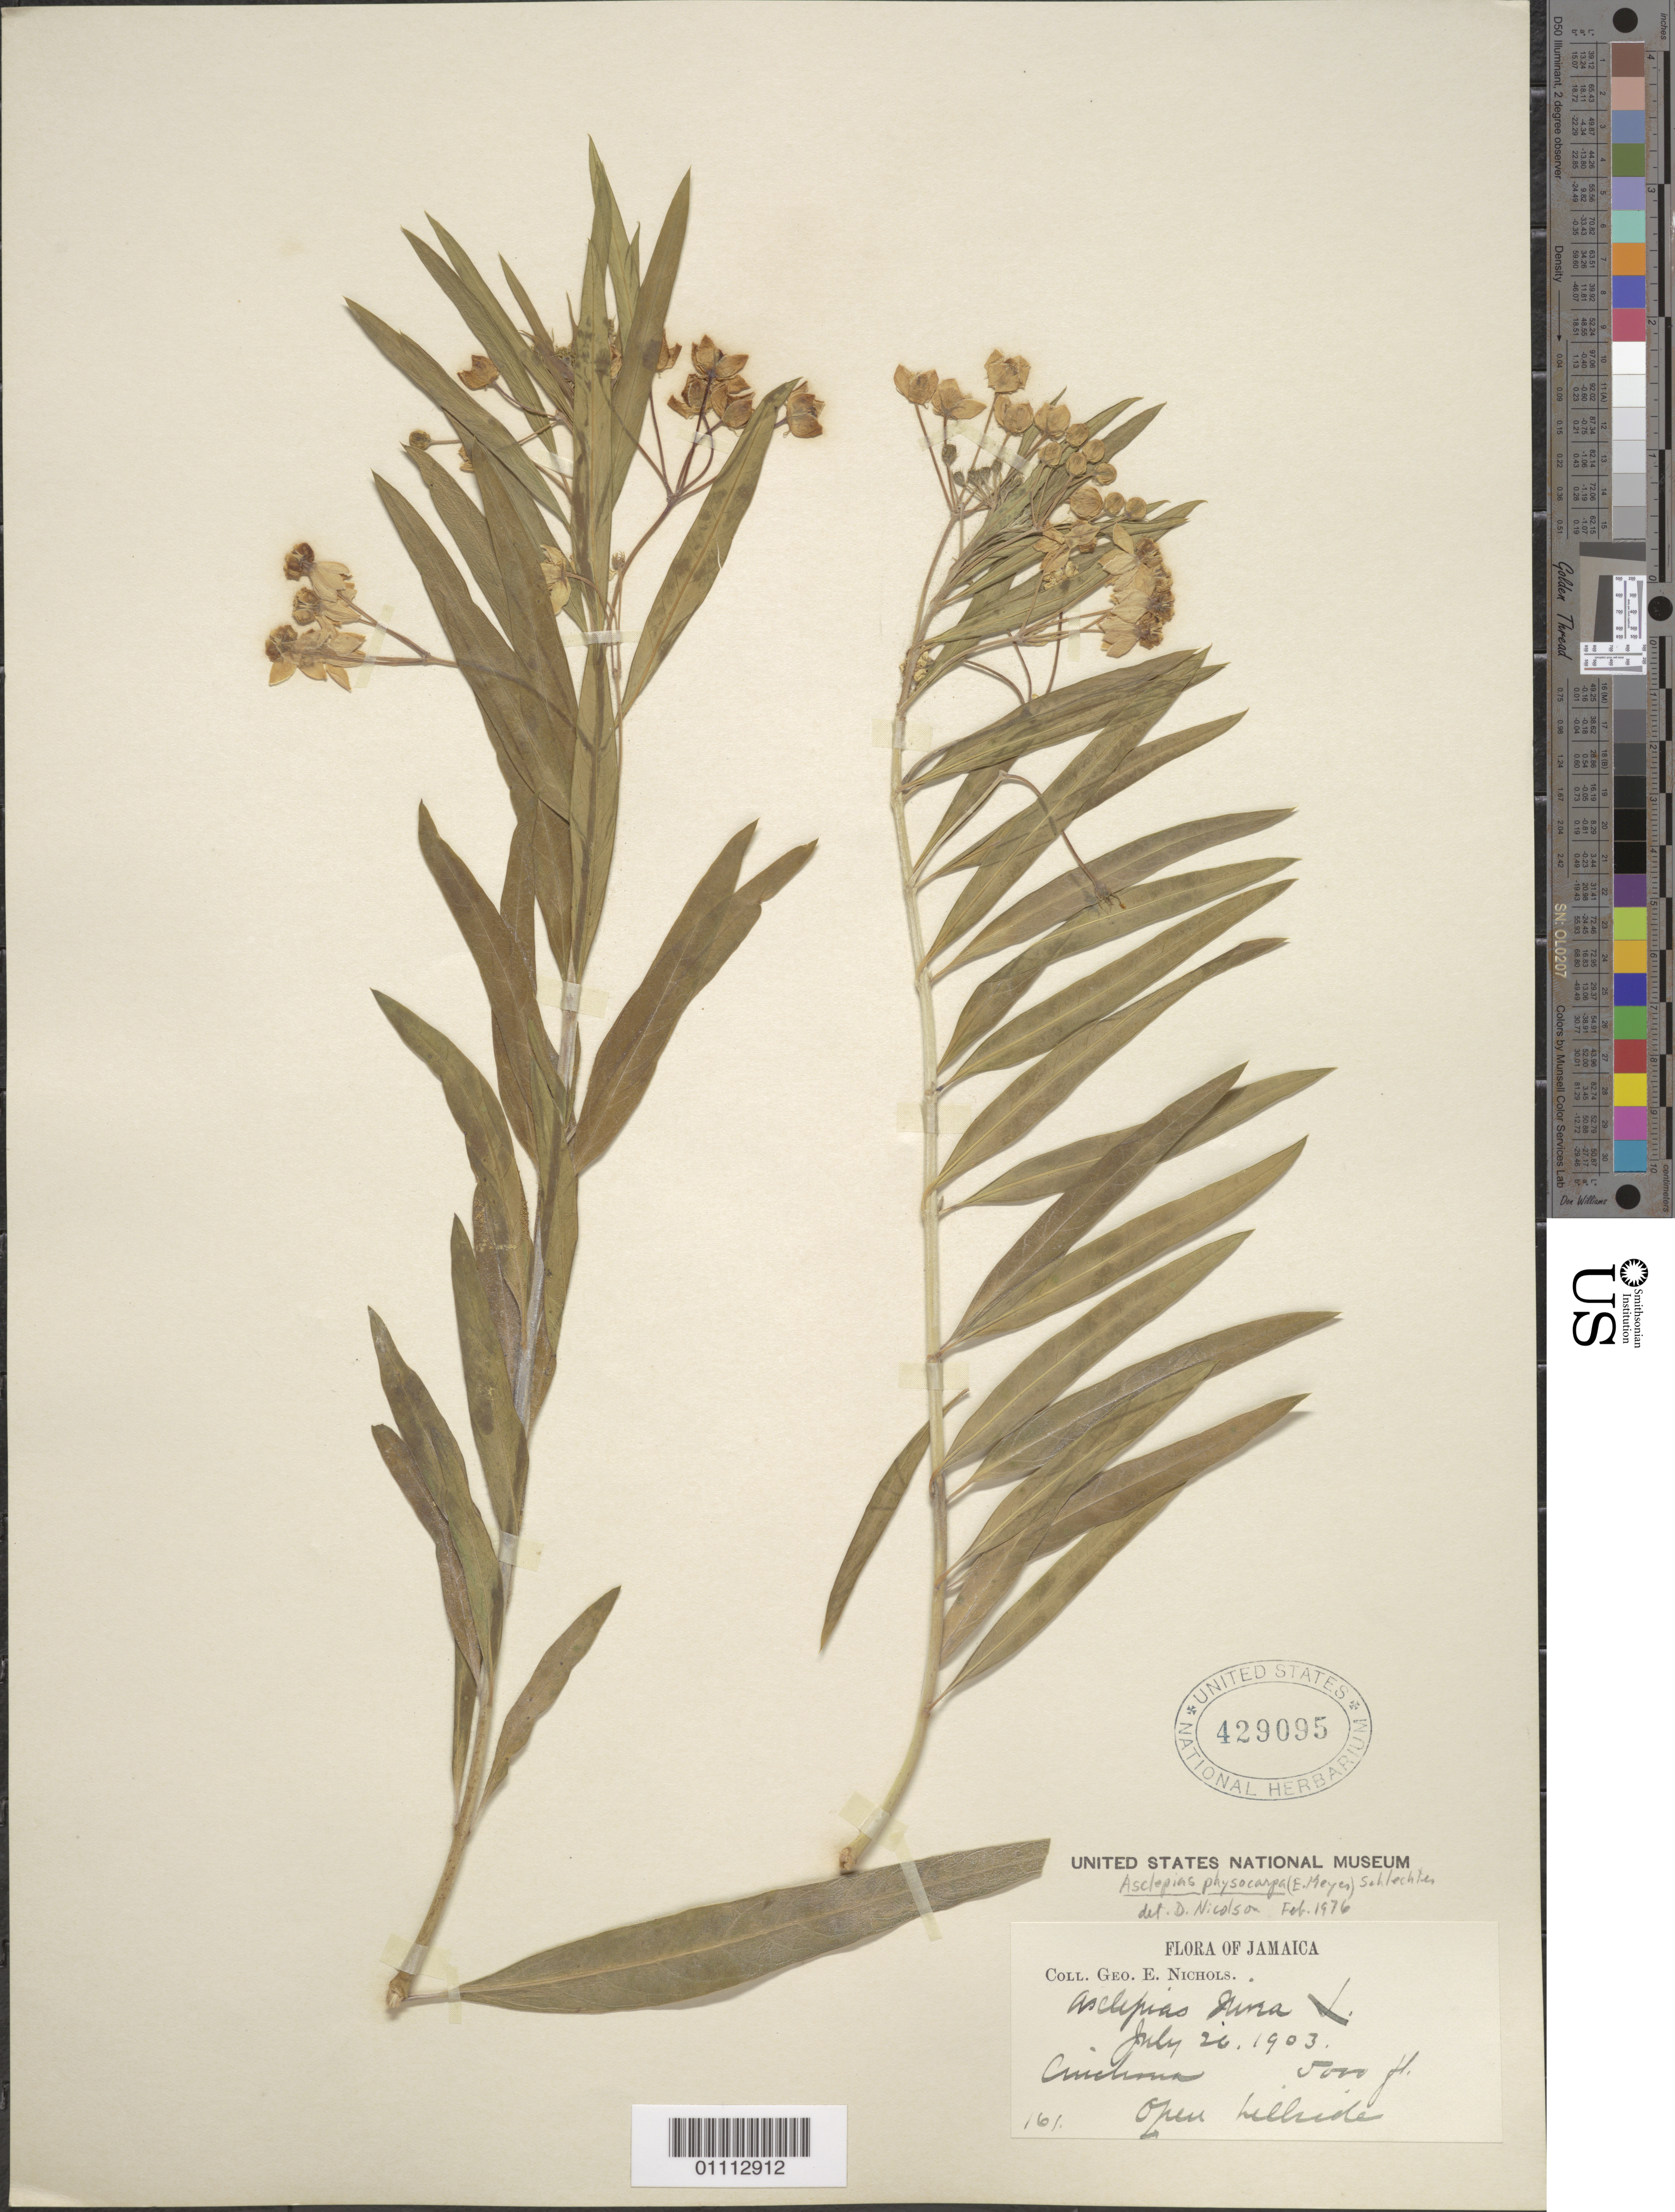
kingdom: Plantae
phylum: Tracheophyta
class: Magnoliopsida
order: Gentianales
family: Apocynaceae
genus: Asclepias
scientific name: Asclepias physocarpa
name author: (E. Mey.) Schltr.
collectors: G. E. Nichols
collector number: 161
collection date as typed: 26 Jul 1903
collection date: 1903-07-26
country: Jamaica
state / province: Saint Andrew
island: Jamaica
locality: Cinchona. Open Hillside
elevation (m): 1524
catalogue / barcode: US 429095